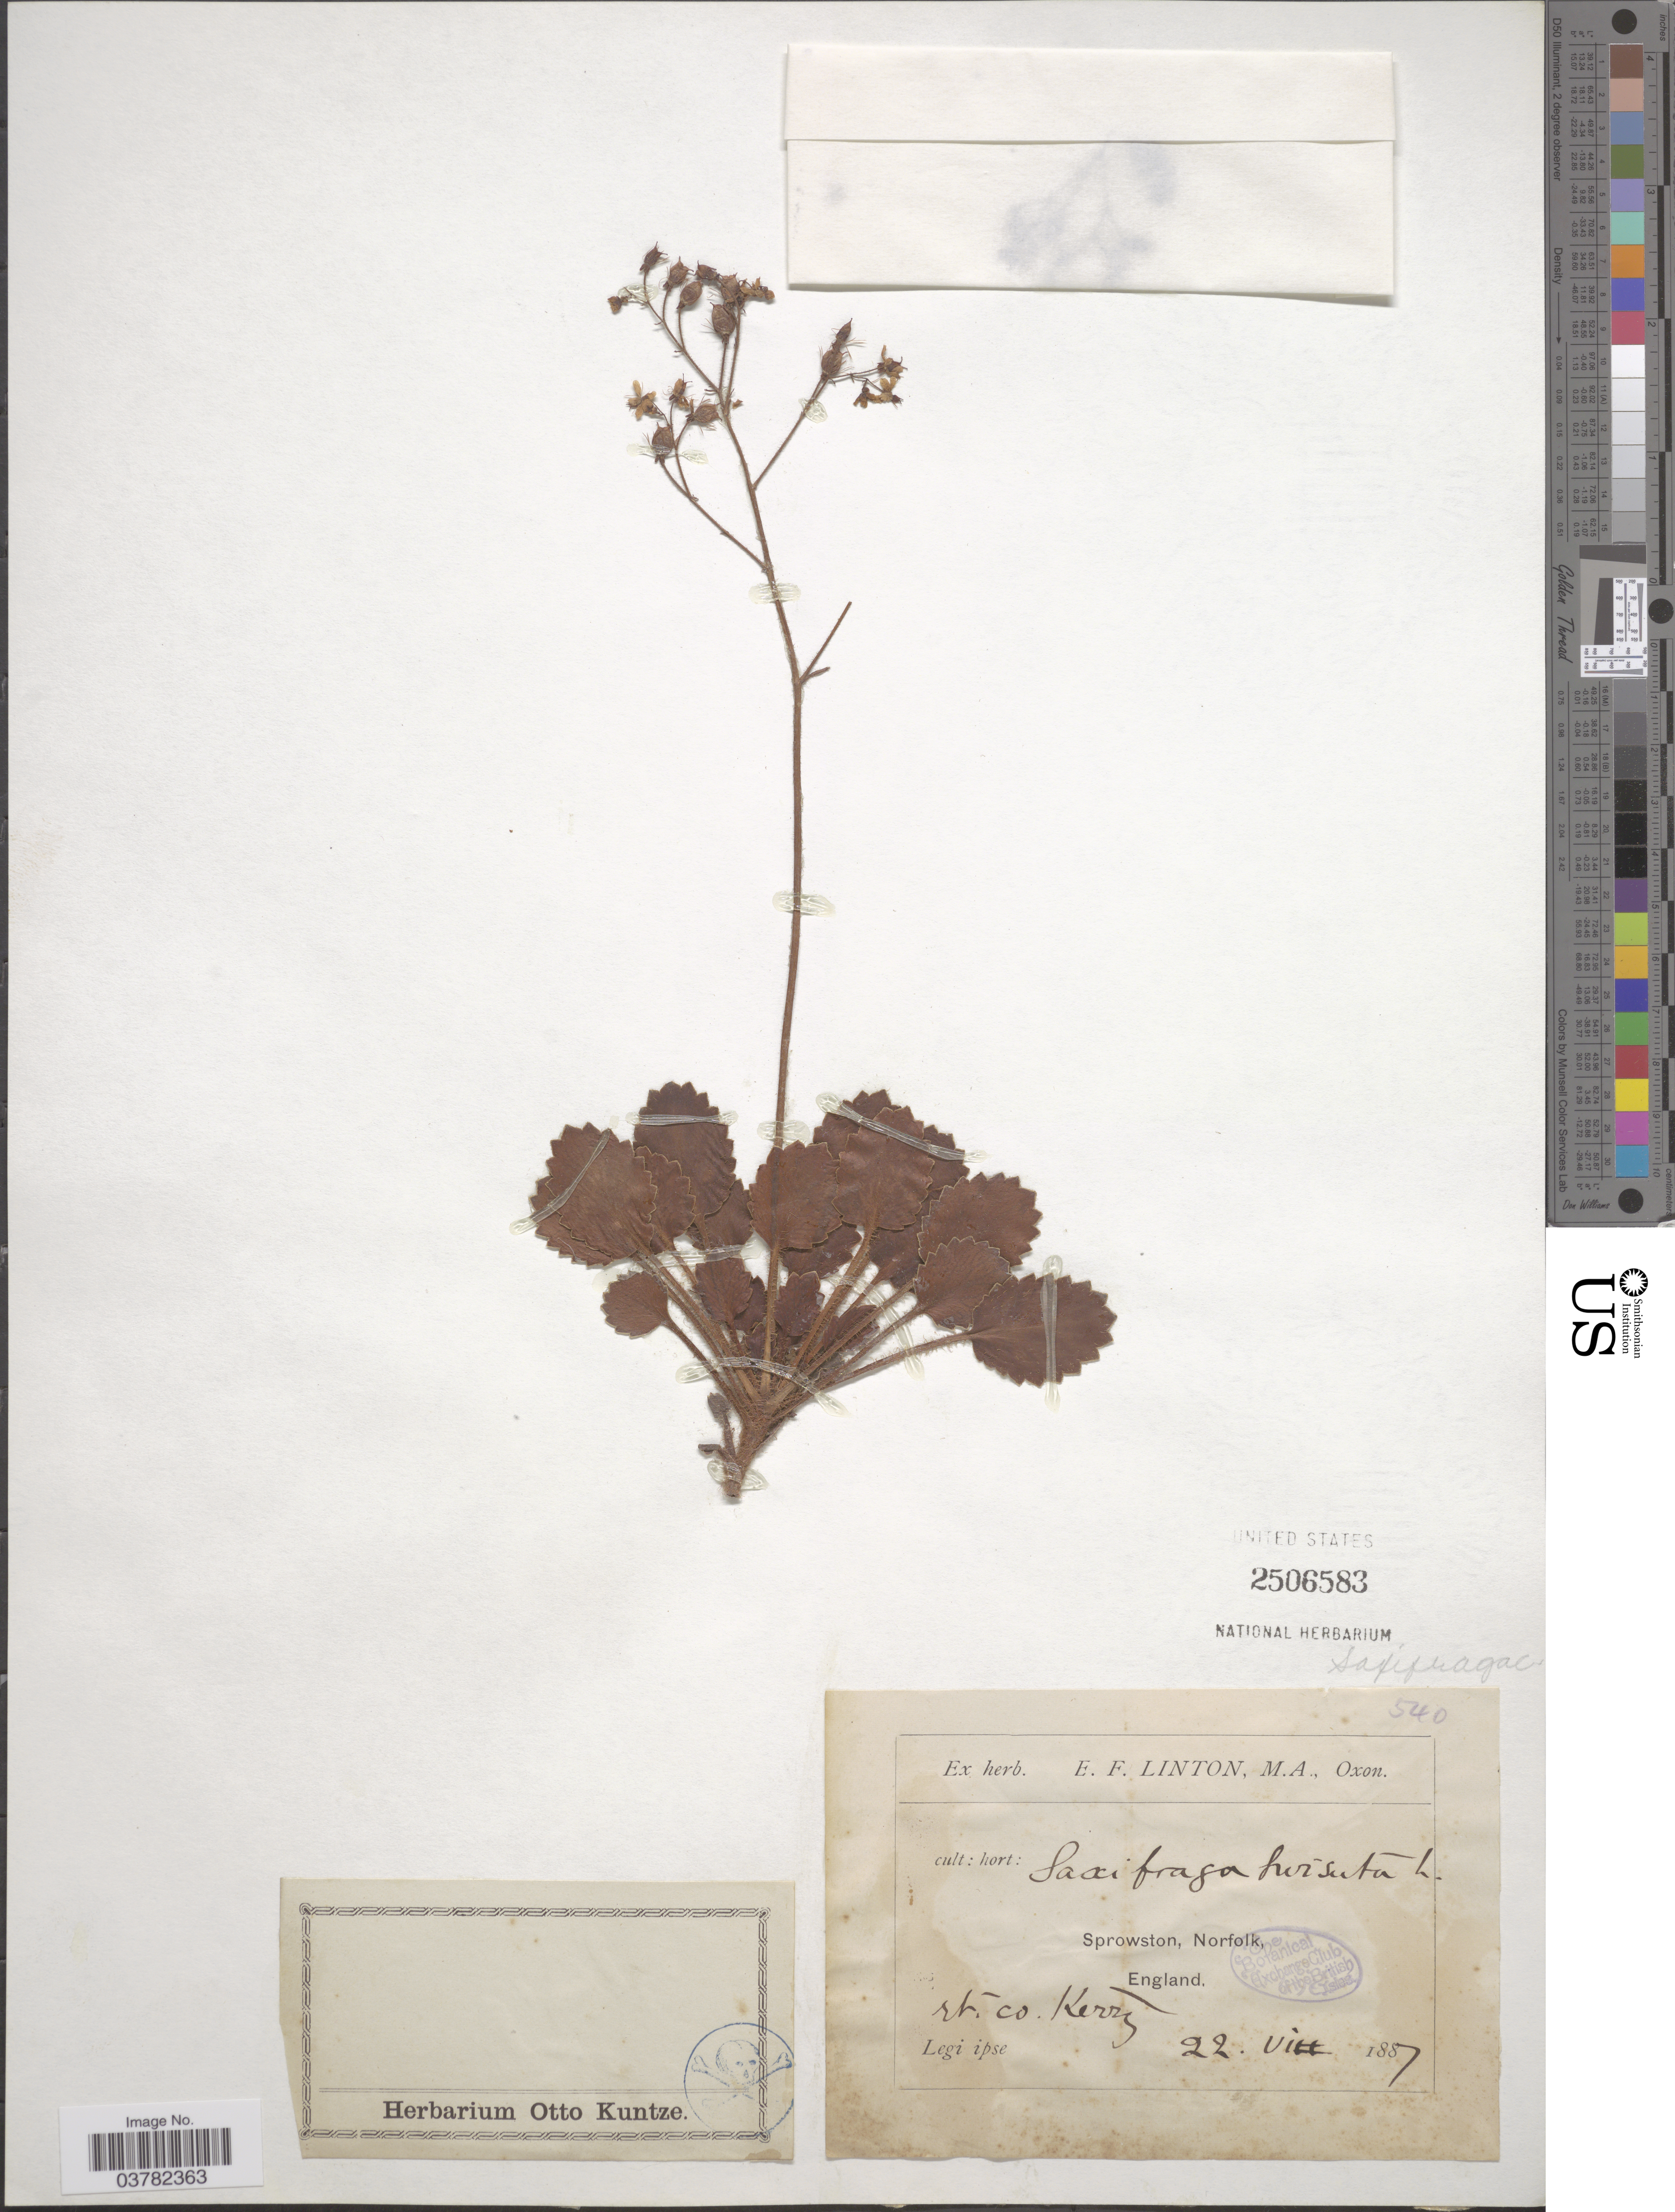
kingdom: Plantae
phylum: Tracheophyta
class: Magnoliopsida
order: Saxifragales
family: Saxifragaceae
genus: Saxifraga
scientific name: Saxifraga hirsuta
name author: L.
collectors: ex herb. E. F. Linton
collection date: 1887-06-22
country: United Kingdom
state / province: England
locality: Sprowston, Norfolk.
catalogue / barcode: US 2506583